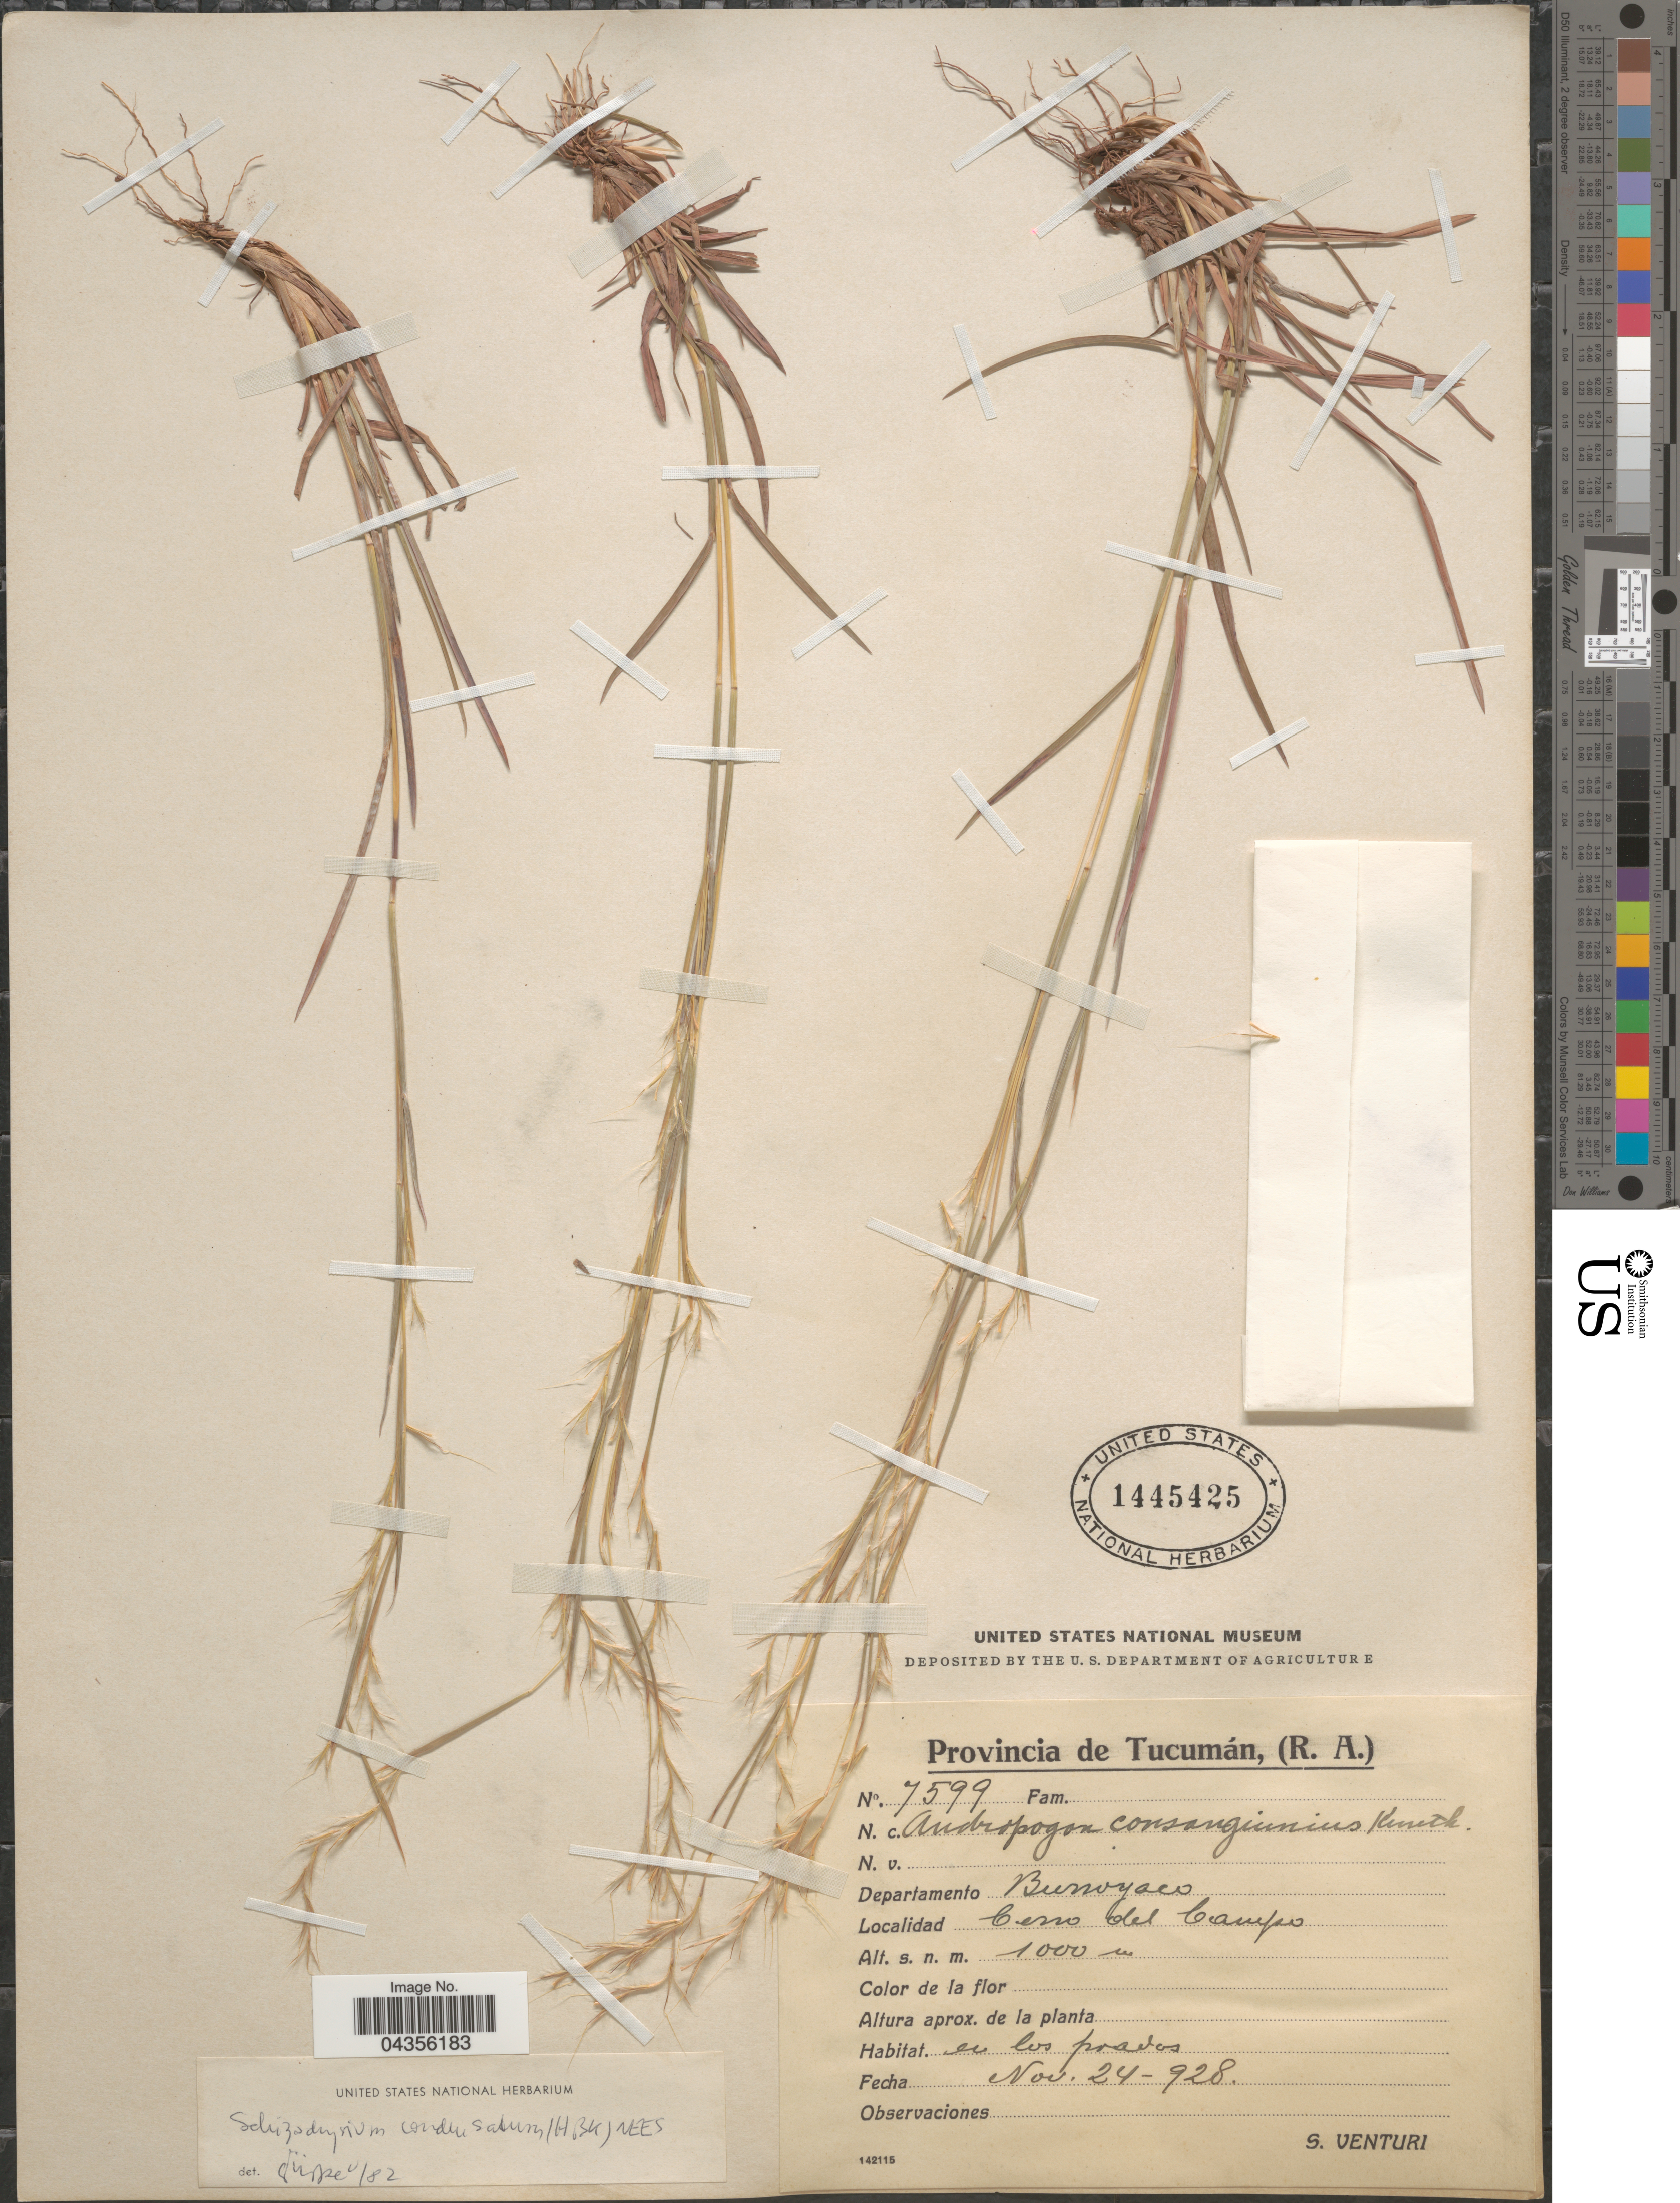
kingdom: Plantae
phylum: Tracheophyta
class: Liliopsida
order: Poales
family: Poaceae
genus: Schizachyrium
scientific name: Schizachyrium condensatum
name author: (Kunth) Nees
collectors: S. Venturi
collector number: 7599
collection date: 1928-11-24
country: Argentina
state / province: Tucuman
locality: Departamento Burruyacú. Cerro del Campo.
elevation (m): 1000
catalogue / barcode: US 1445425